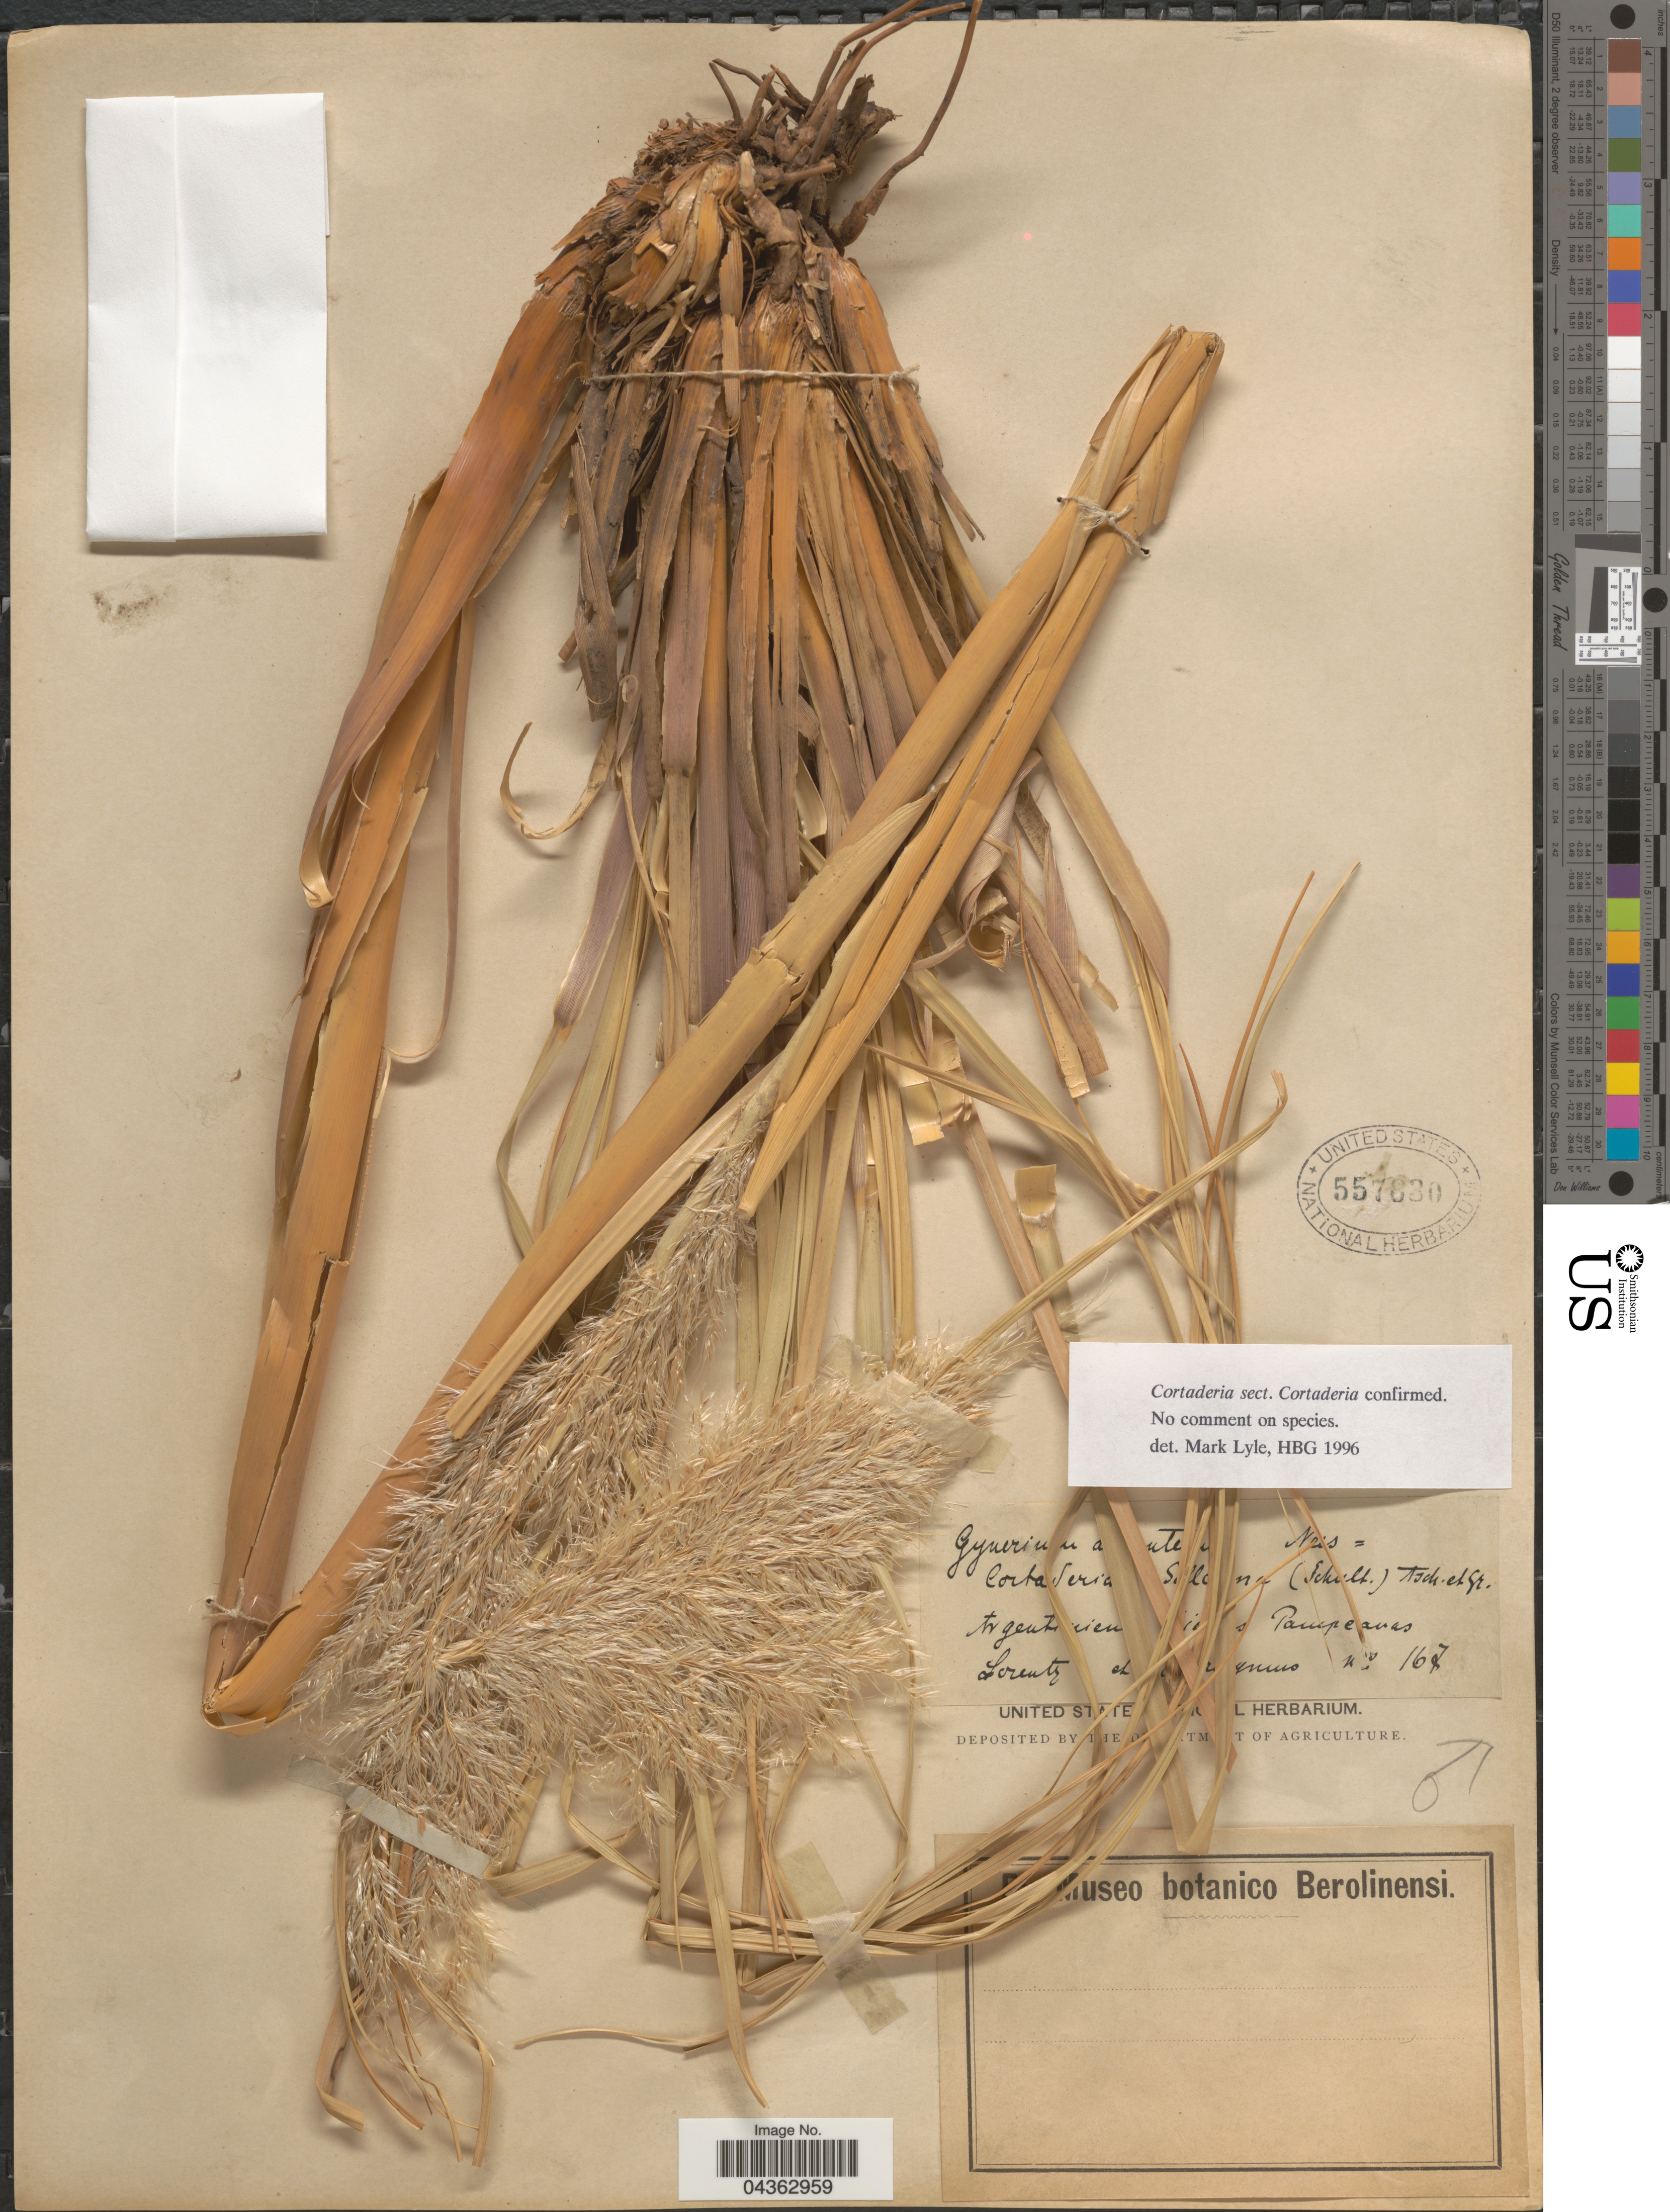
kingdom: Plantae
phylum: Tracheophyta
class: Liliopsida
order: Poales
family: Poaceae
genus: Cortaderia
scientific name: Cortaderia sp.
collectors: -. Lorentz & Collector illegible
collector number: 167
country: Argentina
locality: Argentinien [illegible text] Pampeanas.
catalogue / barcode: US 557630